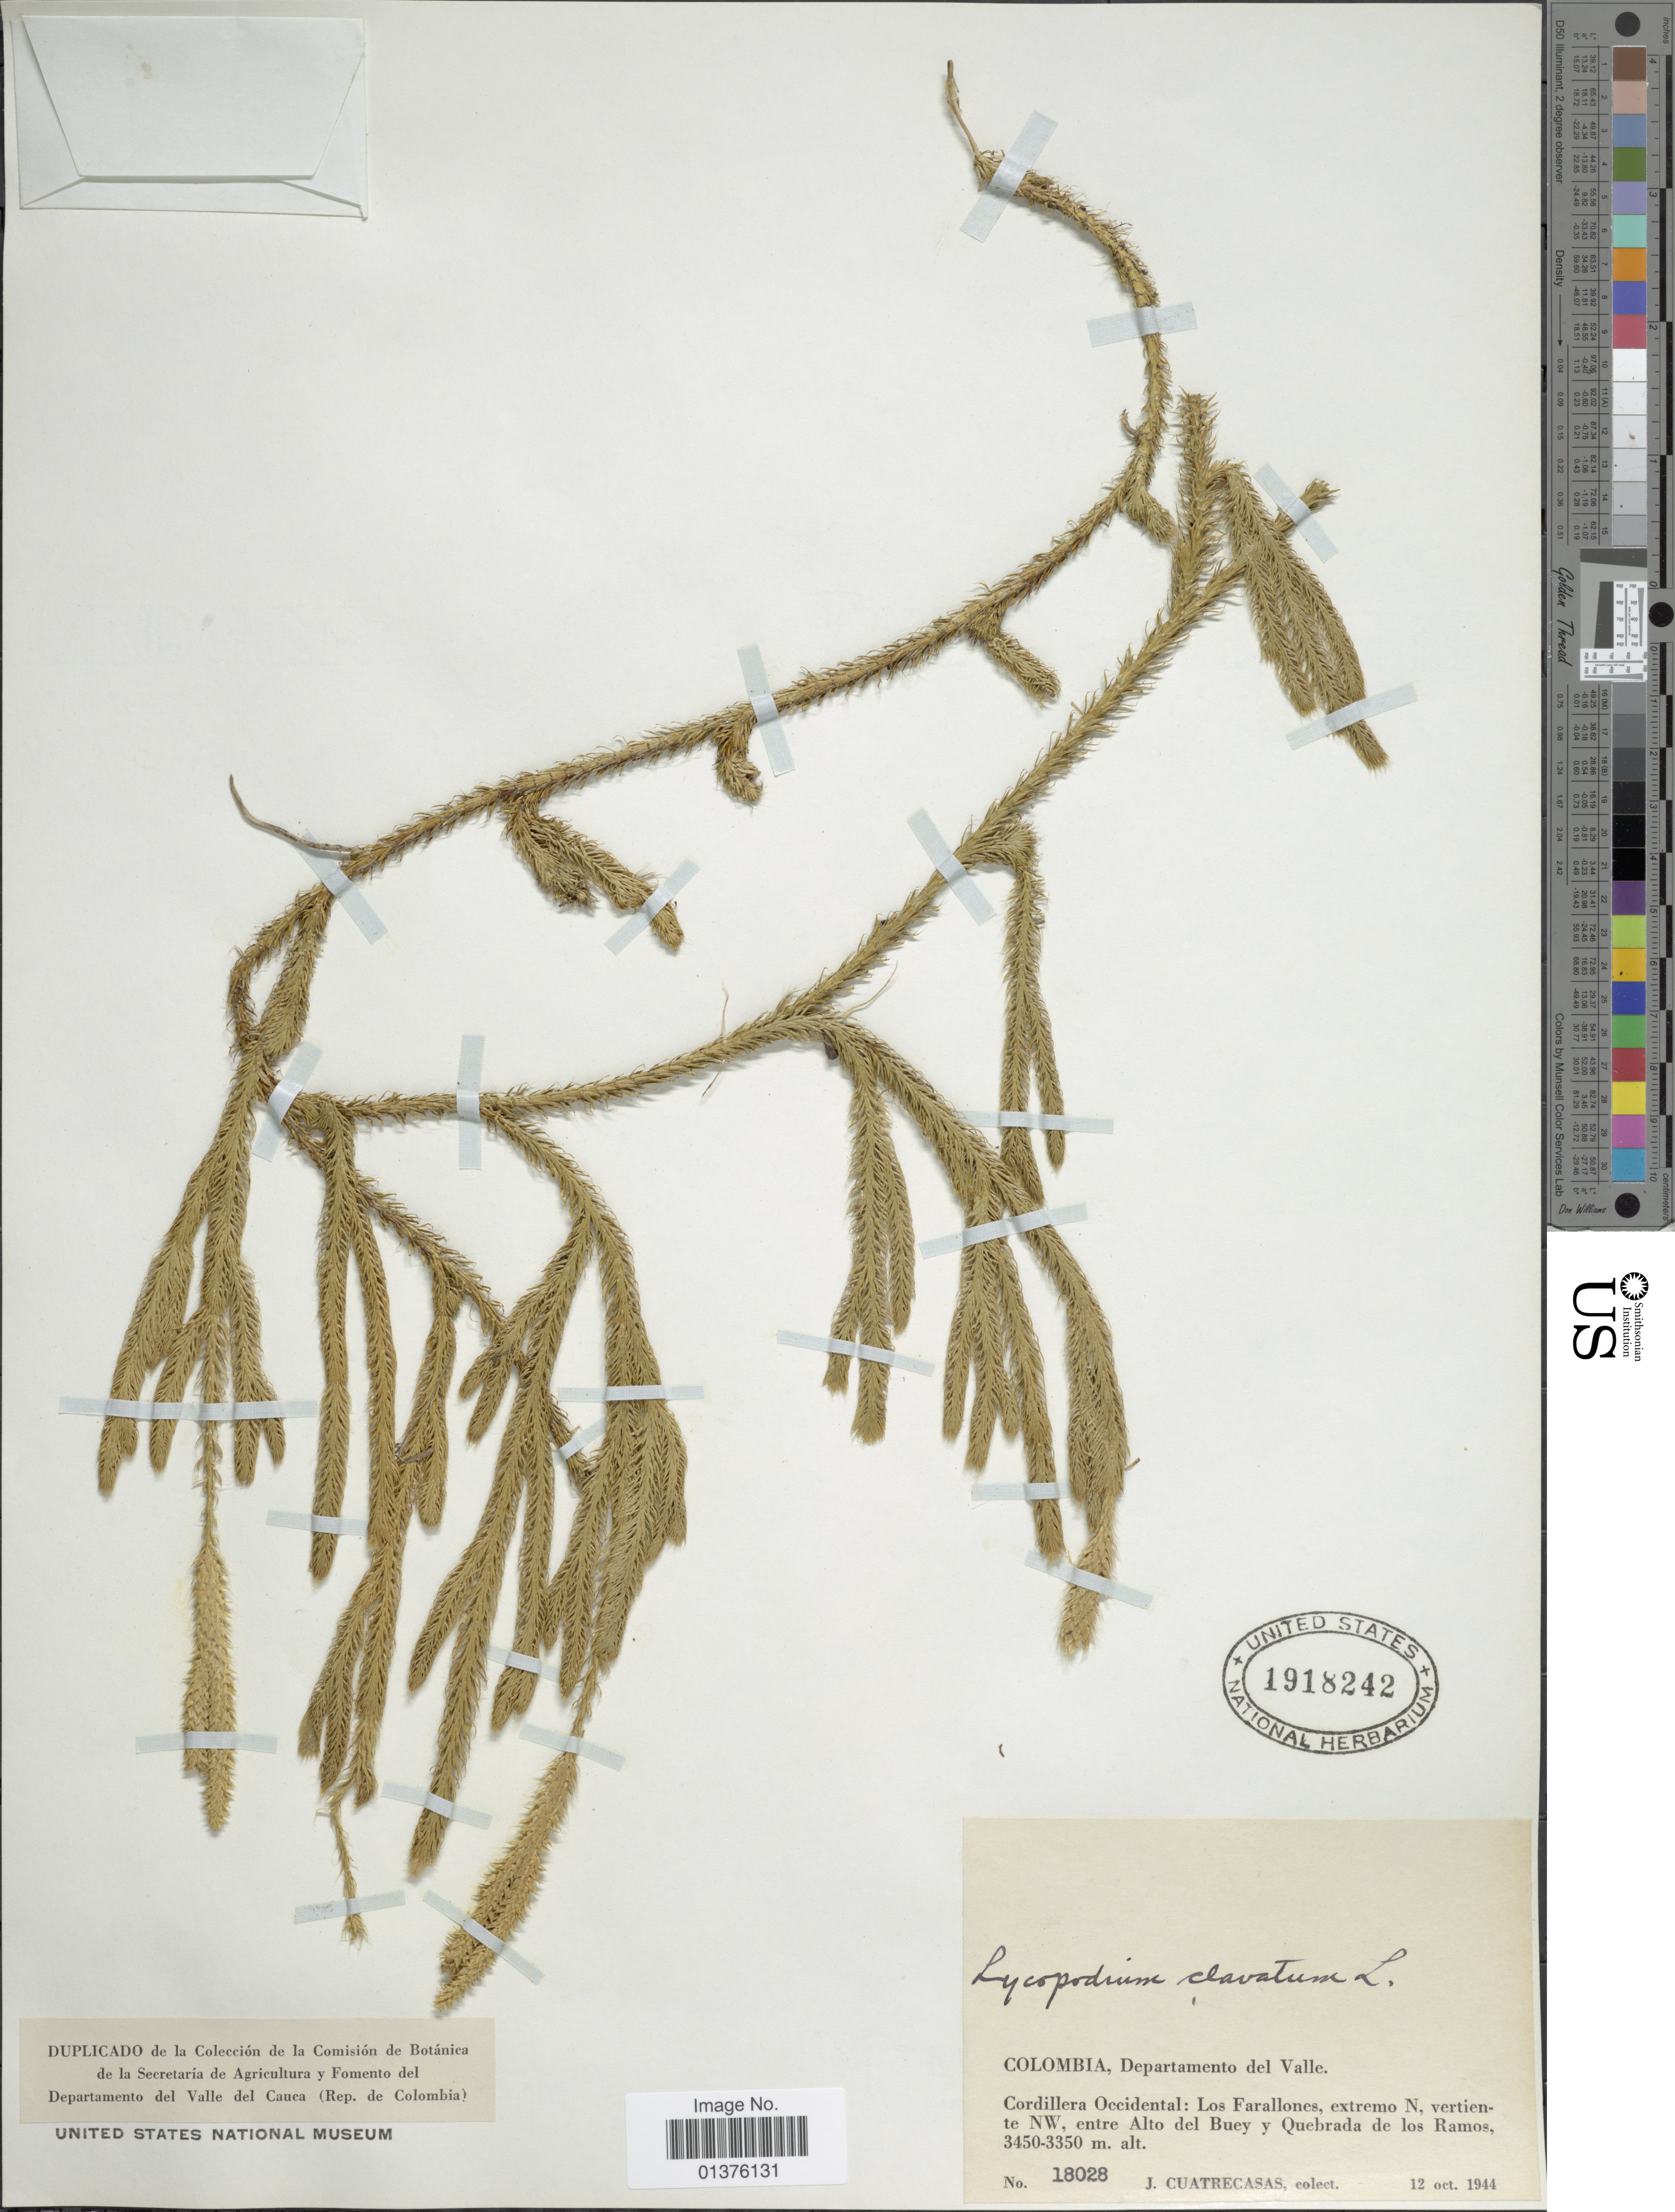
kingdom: Plantae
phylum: Tracheophyta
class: Lycopodiopsida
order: Lycopodiales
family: Lycopodiaceae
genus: Lycopodium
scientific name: Lycopodium clavatum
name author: L.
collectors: J. Cuatrecasas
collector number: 18028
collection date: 1944-10-12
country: Colombia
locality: Departamento del Valle, Cordillera Occidental: Los Farallones, extremo N, vertiente NW, entre del Buey y Quebrada de los ramos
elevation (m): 3350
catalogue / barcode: US 1918242